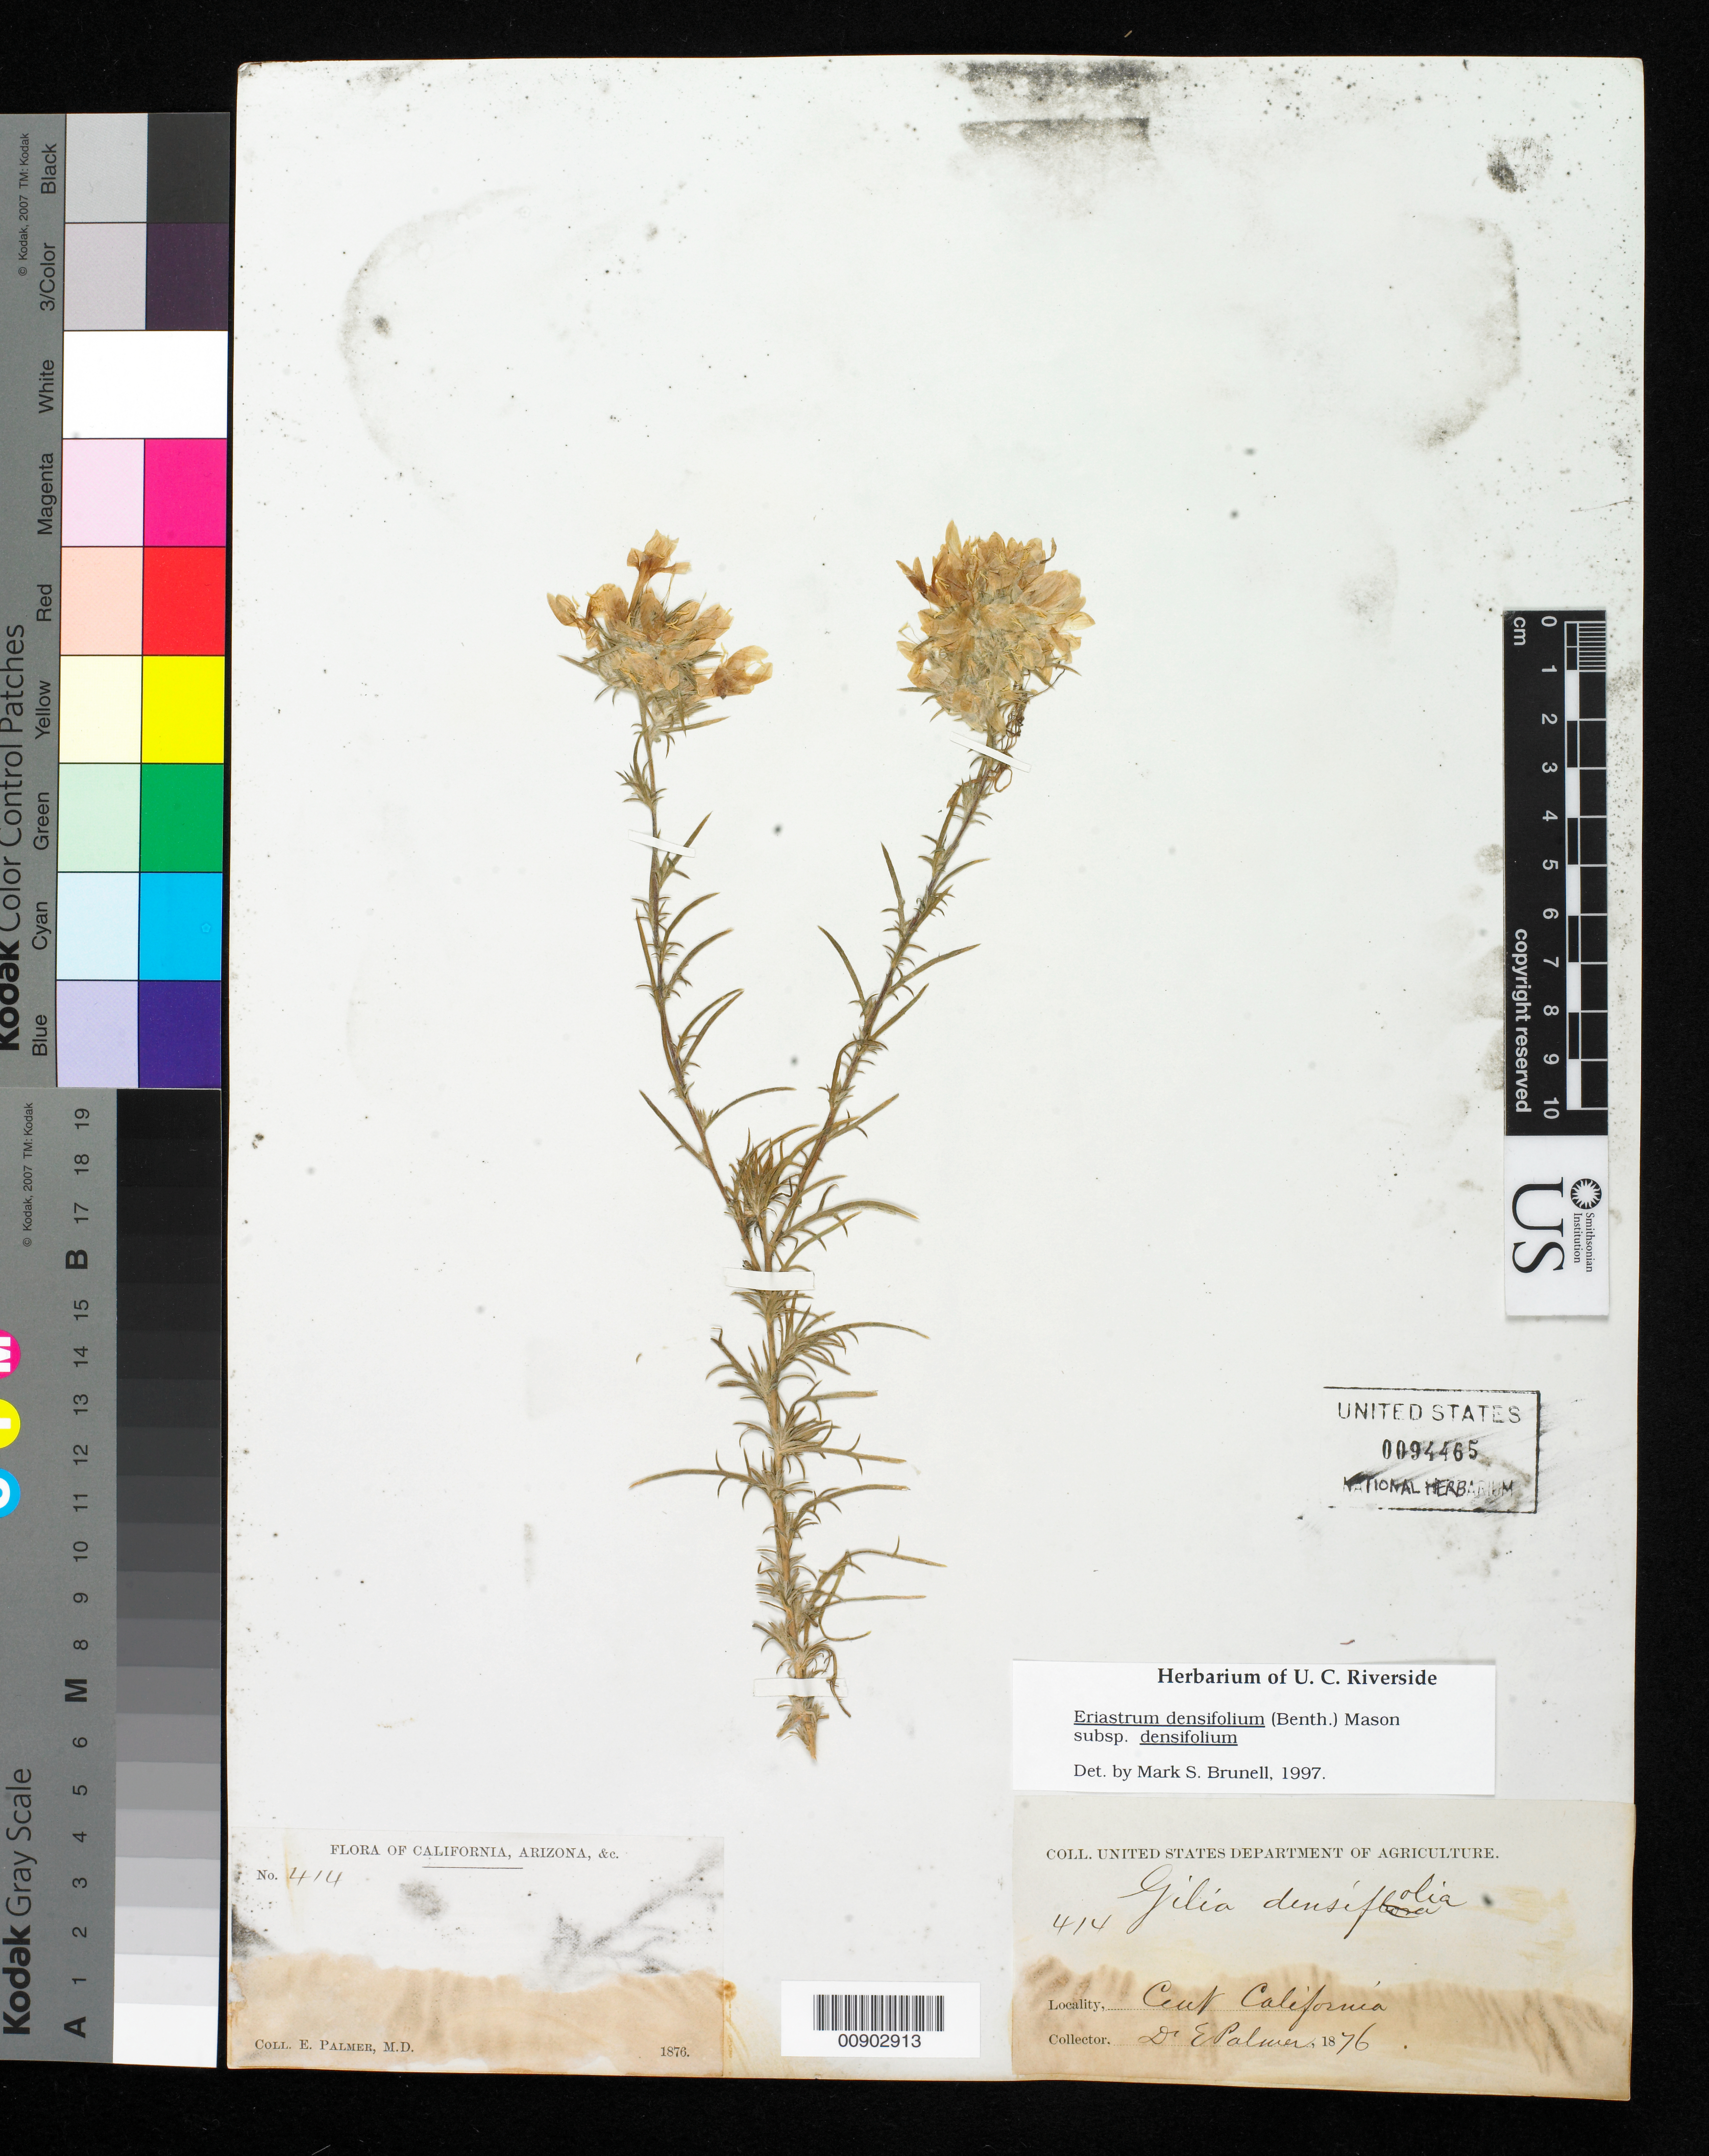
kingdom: Plantae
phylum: Tracheophyta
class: Magnoliopsida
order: Ericales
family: Polemoniaceae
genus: Eriastrum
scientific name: Eriastrum densifolium subsp. densifolium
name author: (Benth.) H. Mason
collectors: E. Palmer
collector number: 414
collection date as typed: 1876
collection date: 1876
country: United States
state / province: California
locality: Central California.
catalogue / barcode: US 94465